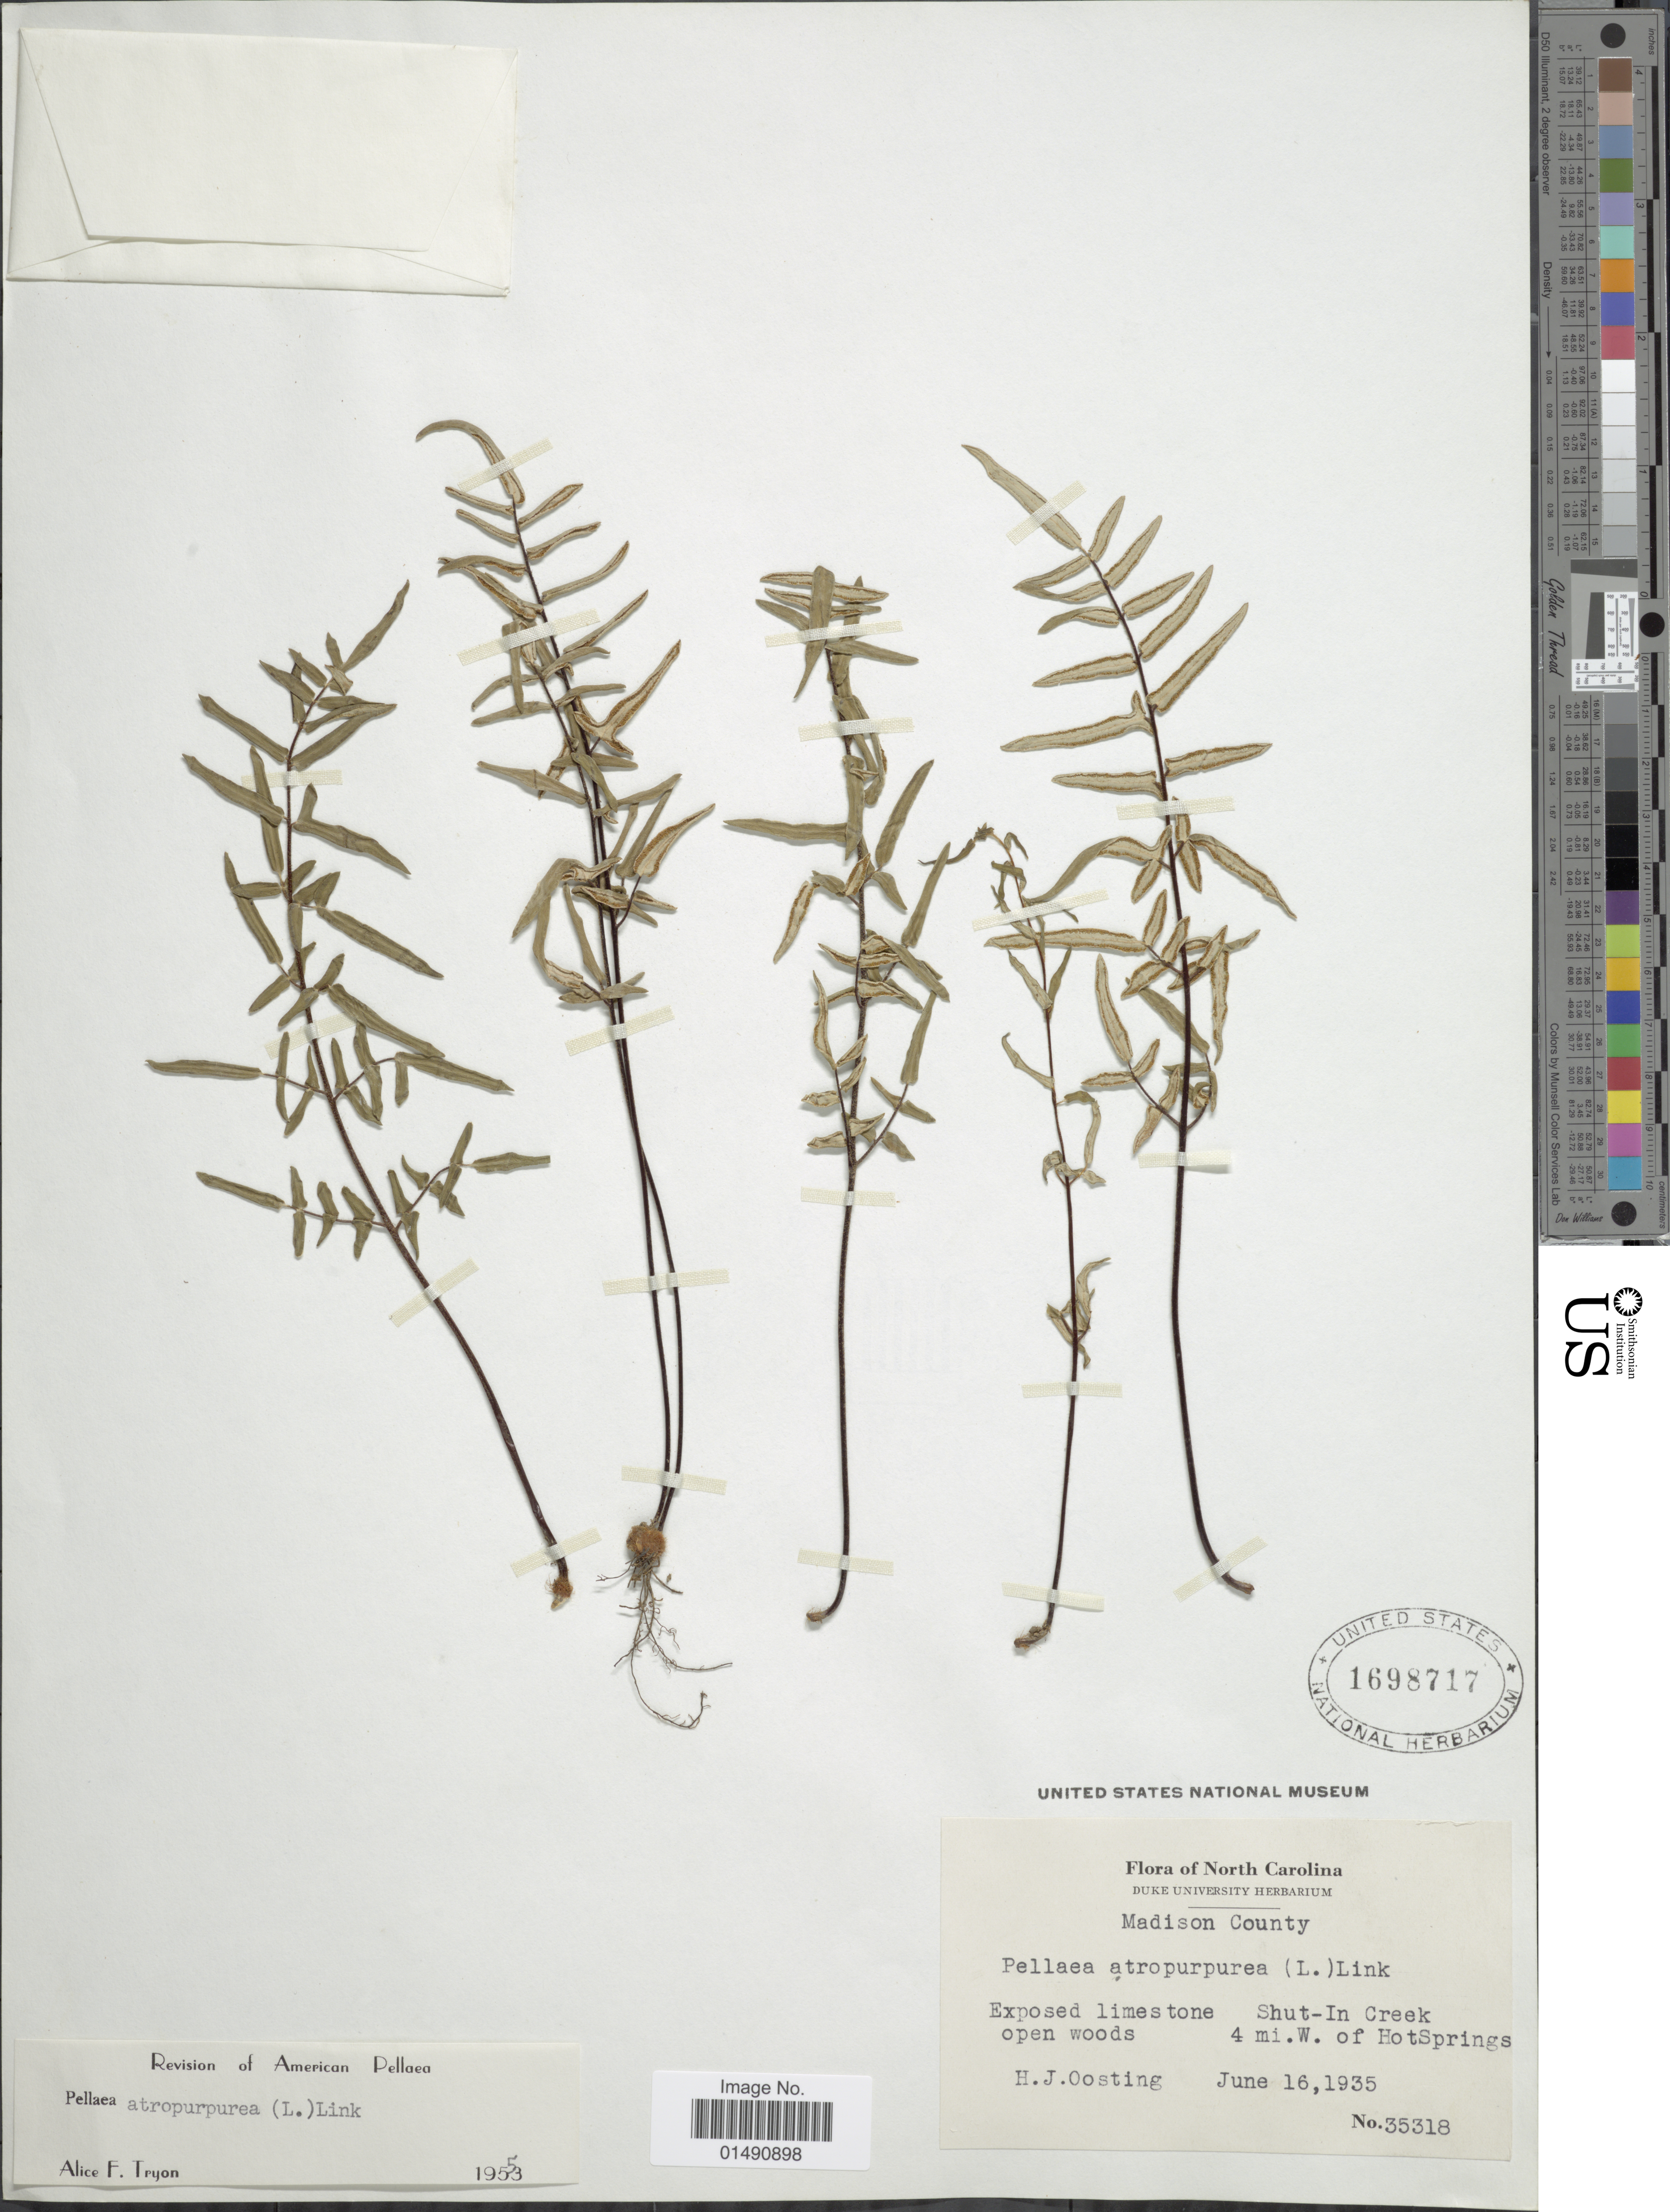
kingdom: Plantae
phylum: Tracheophyta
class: Polypodiopsida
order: Polypodiales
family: Pteridaceae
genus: Pellaea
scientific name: Pellaea atropurpurea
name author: (L.) Link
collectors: H. Oosting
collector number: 35318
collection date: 1935-06-16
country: United States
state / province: North Carolina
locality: Madison County, Shut in Creek, 4 mi. W. of Hotsprings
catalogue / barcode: US 1698717